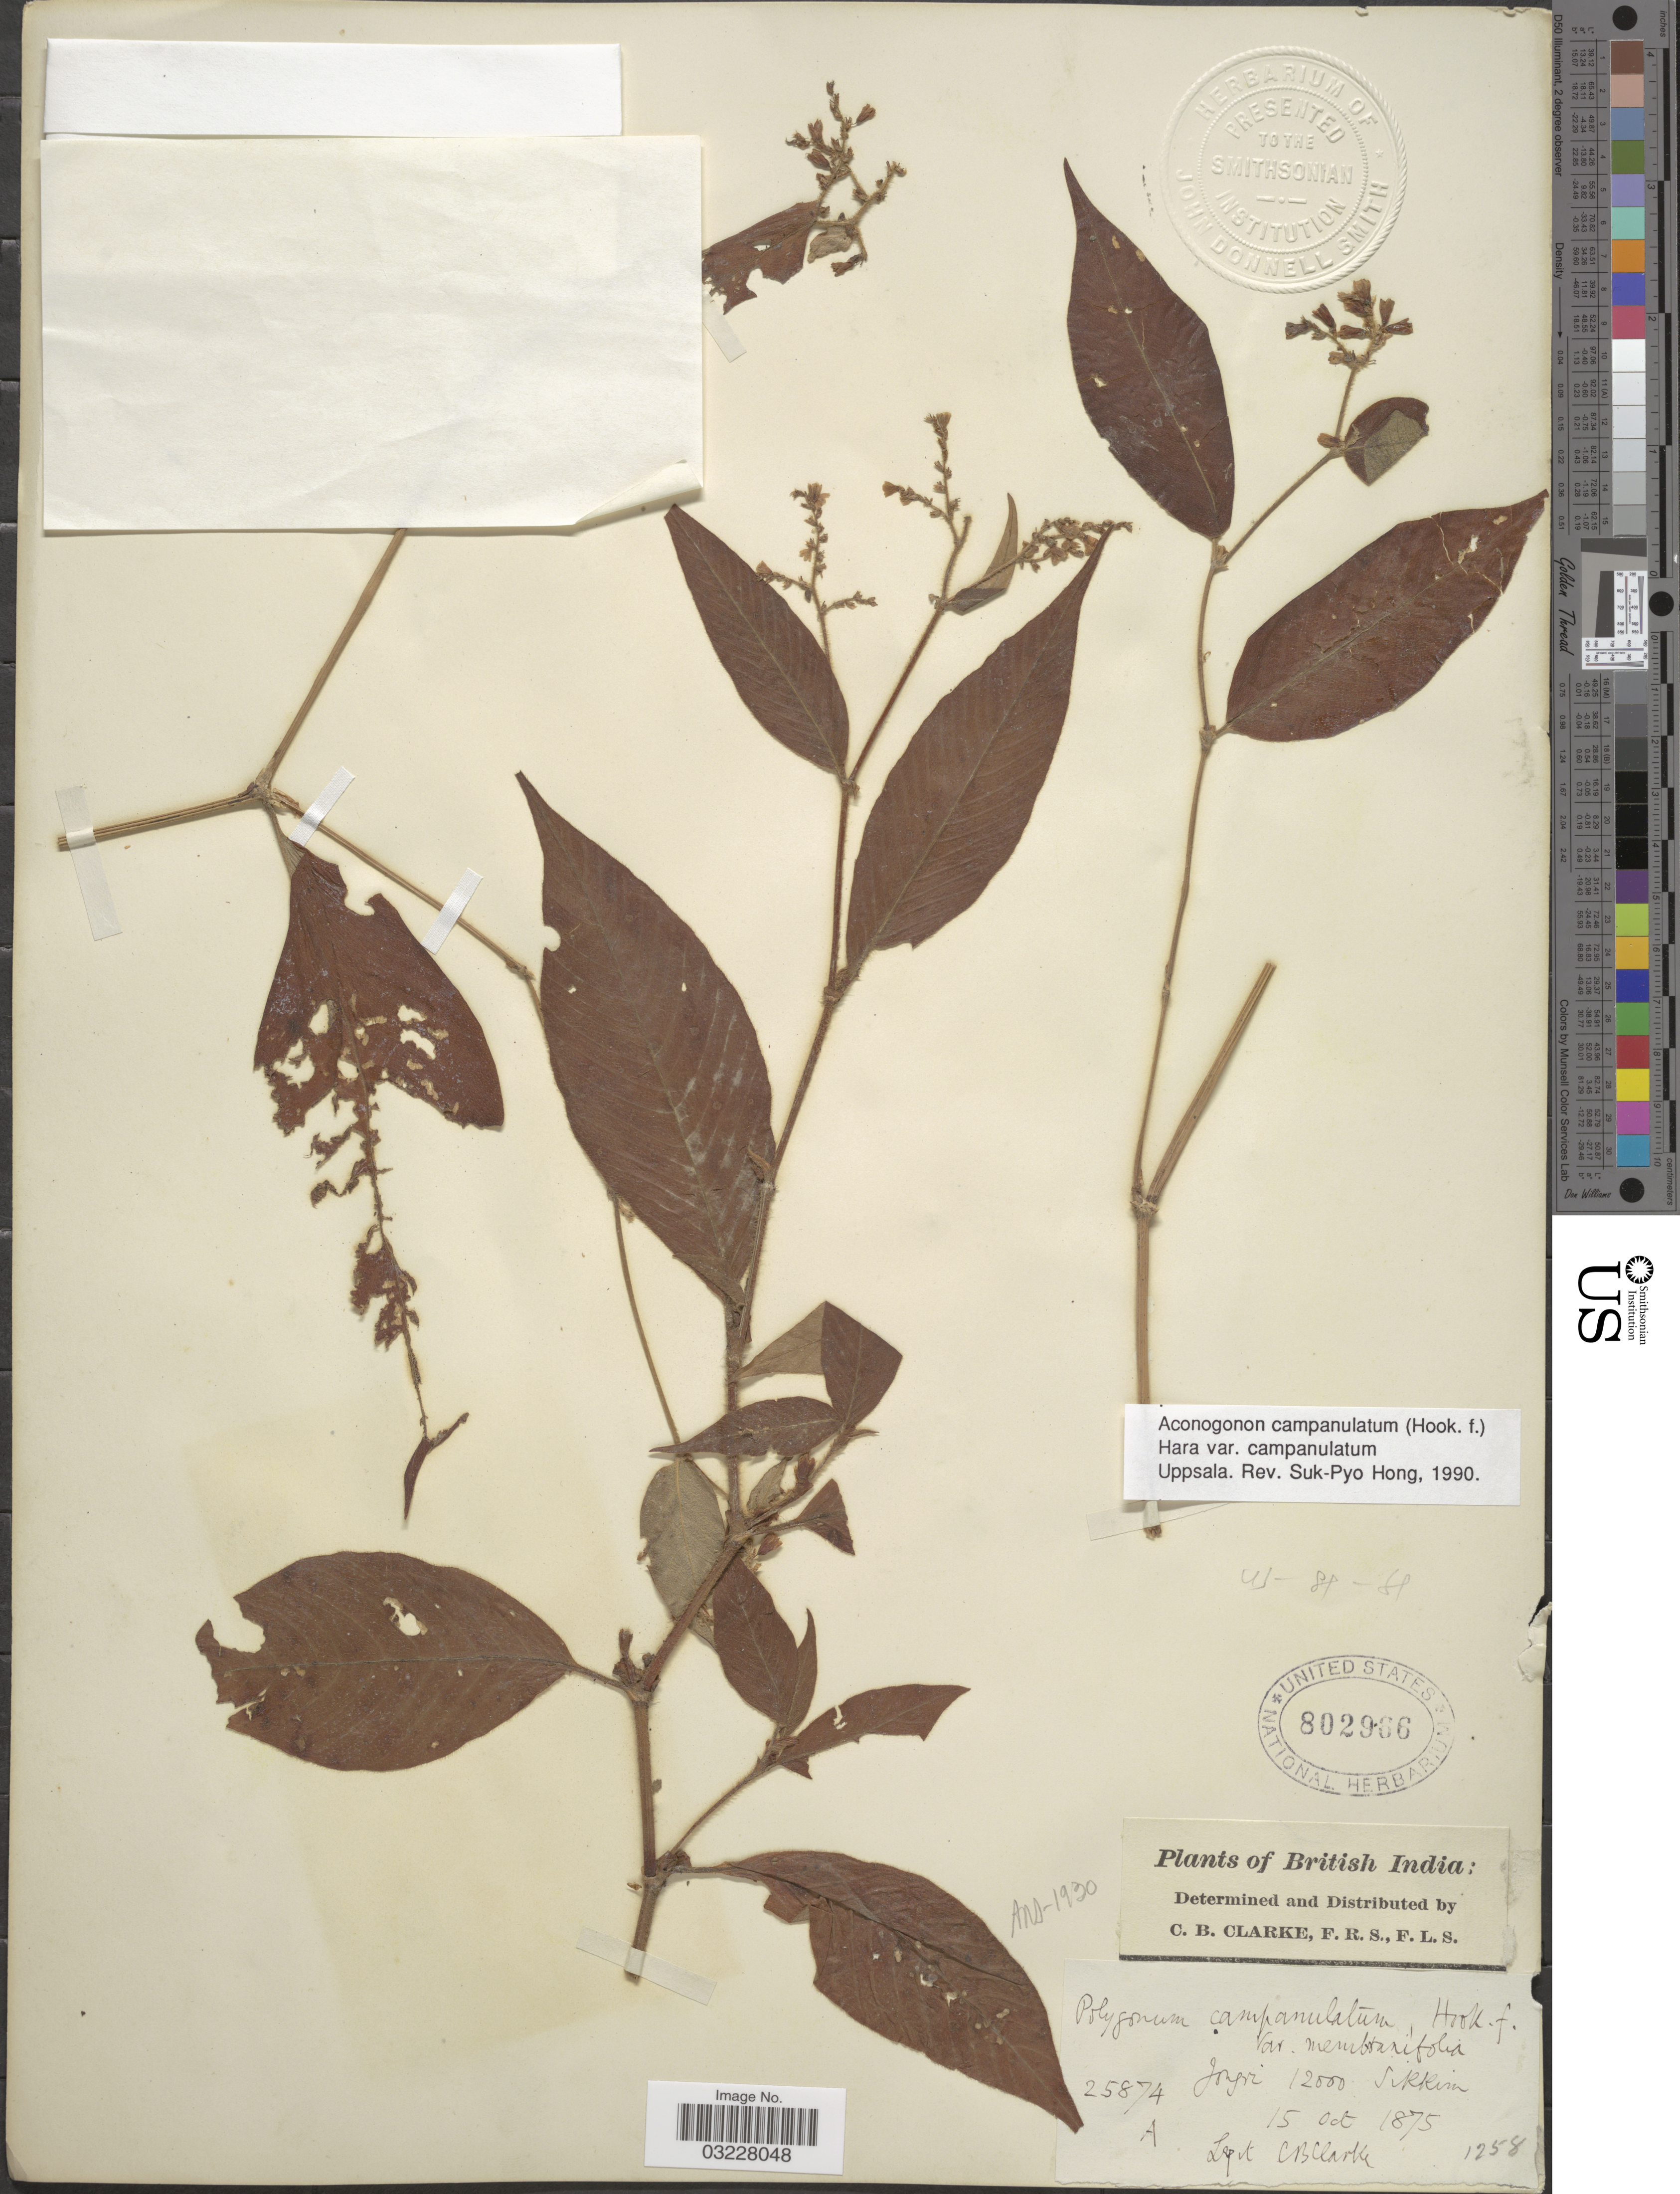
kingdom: Plantae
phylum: Tracheophyta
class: Magnoliopsida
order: Caryophyllales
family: Polygonaceae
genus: Koenigia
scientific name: Koenigia campanulata var. campanulata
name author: (Hook. f.) T.M. Schust. & Reveal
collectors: C. B. Clarke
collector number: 25874 A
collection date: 1875-10-15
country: India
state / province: Sikkim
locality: British India. Jongri.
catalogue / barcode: US 802966